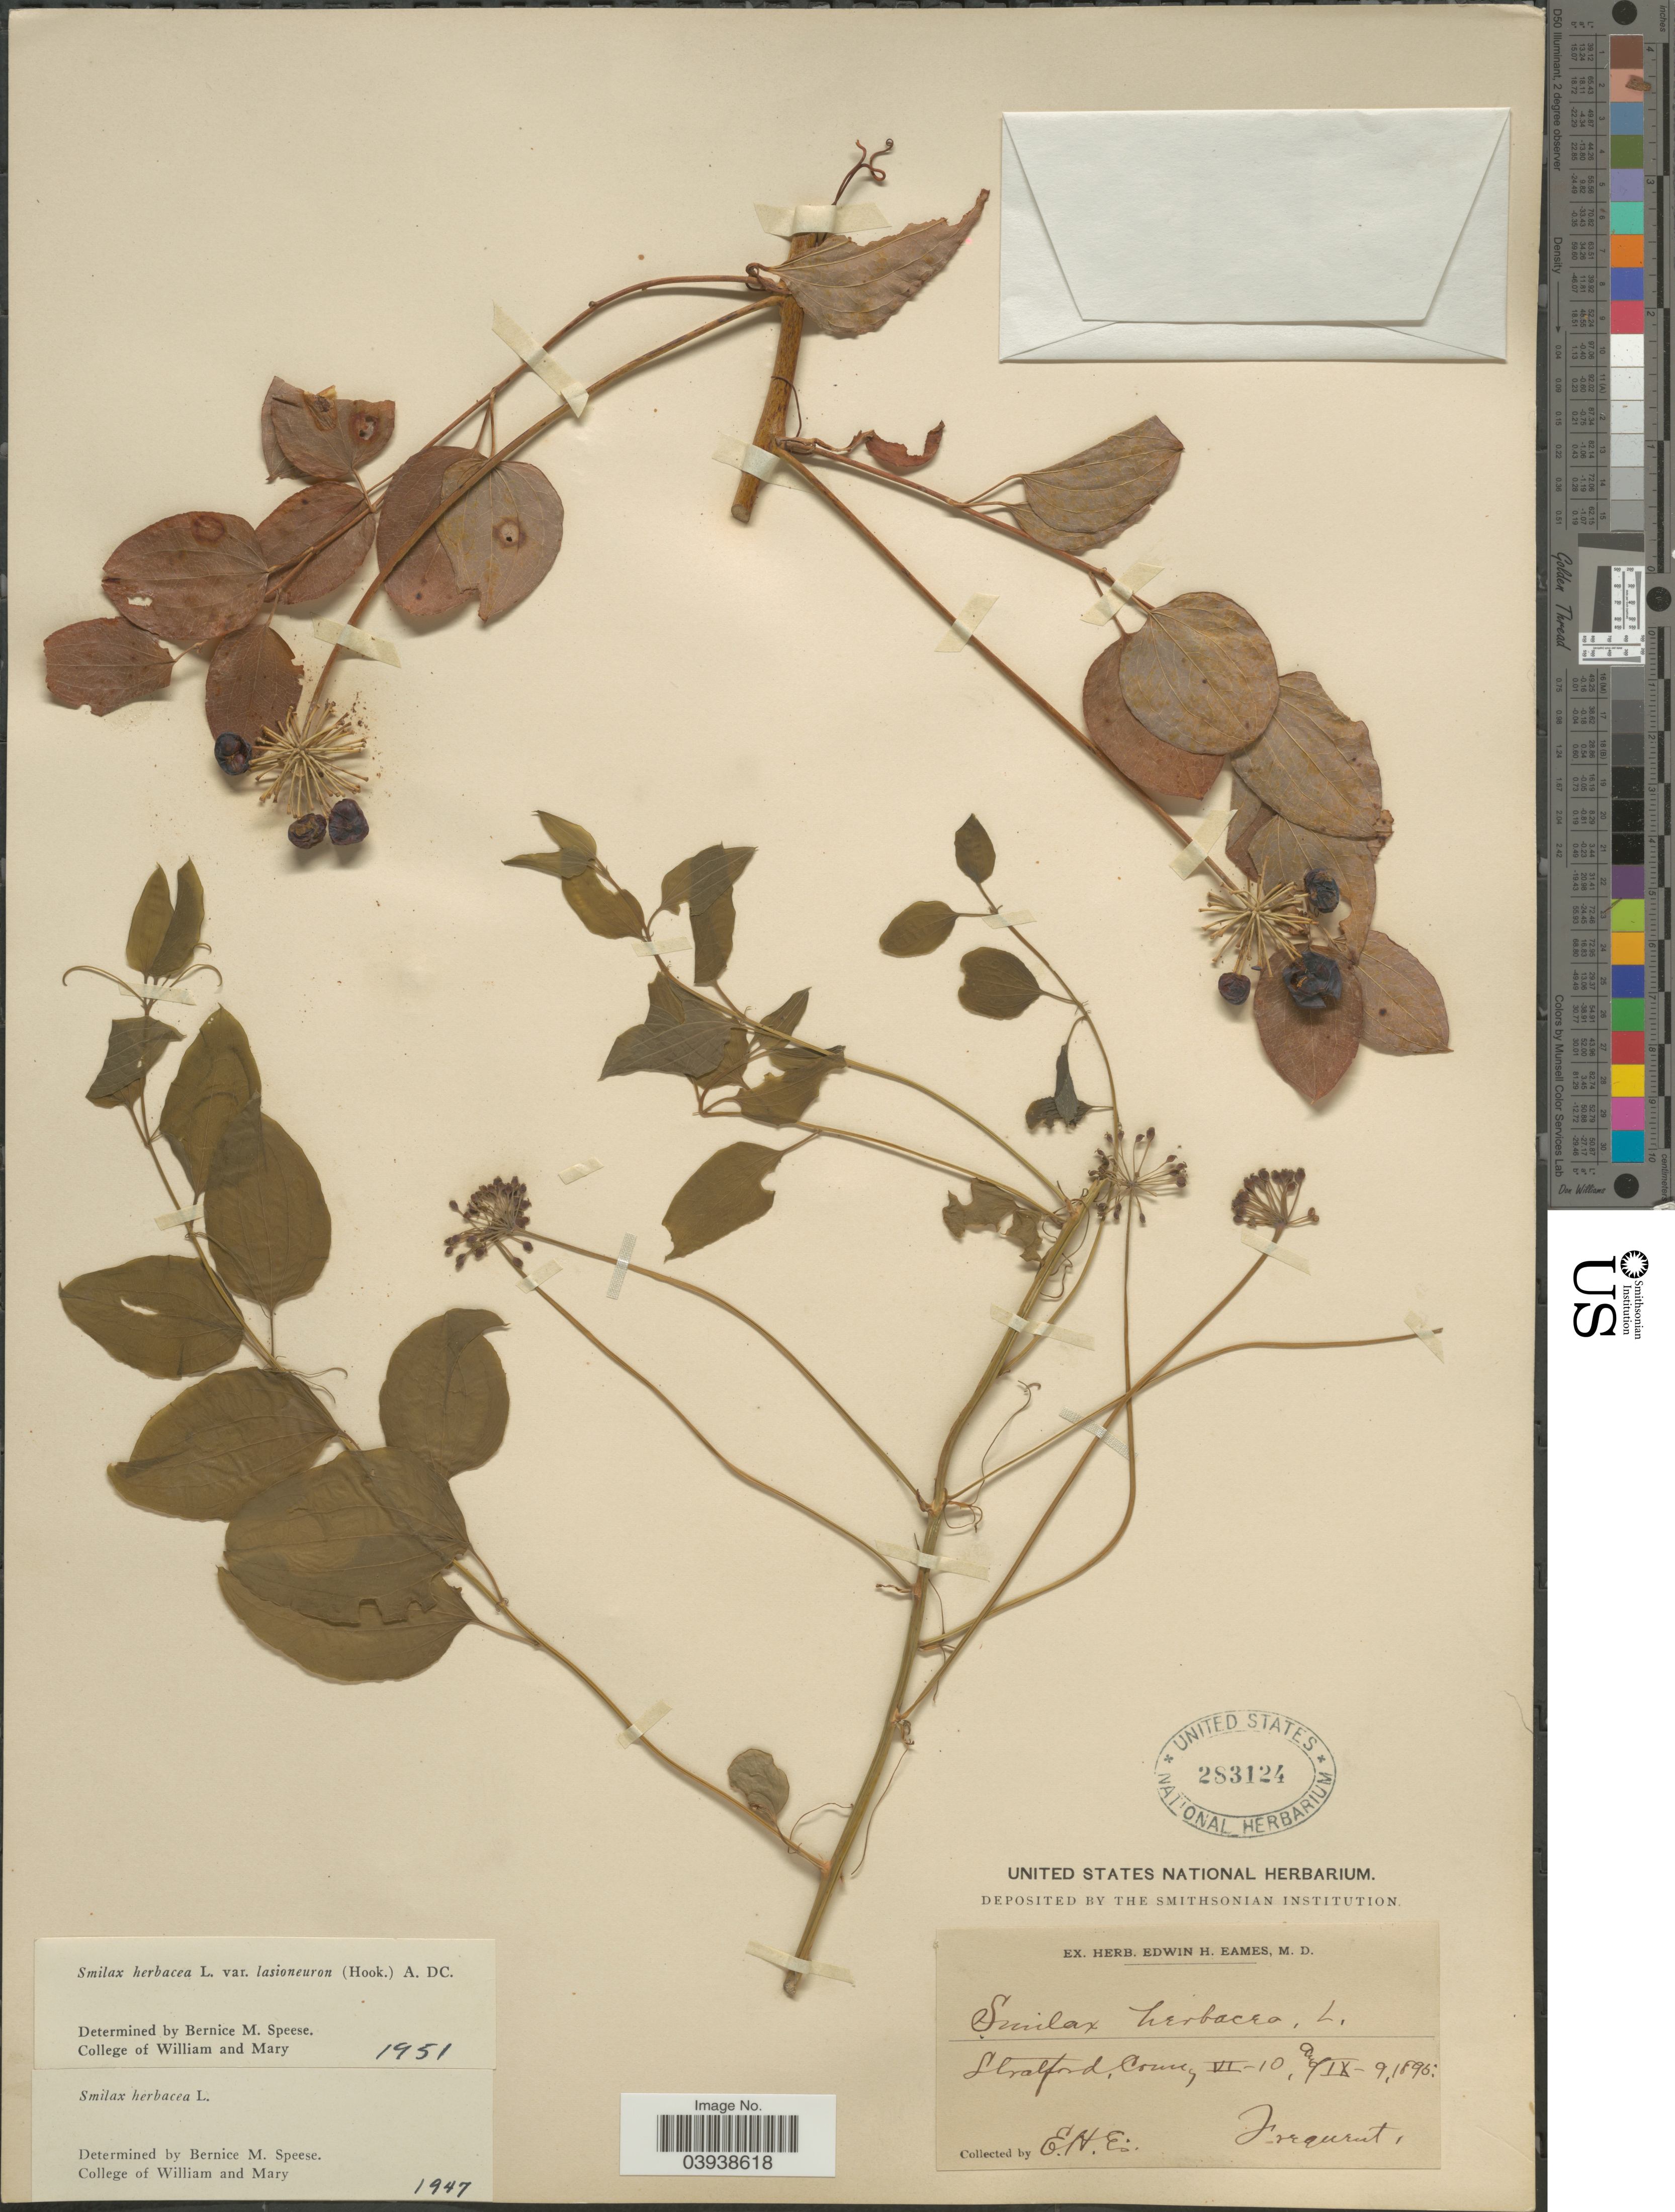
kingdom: Plantae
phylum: Tracheophyta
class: Liliopsida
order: Liliales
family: Smilacaceae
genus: Smilax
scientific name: Smilax herbacea var. lasioneuron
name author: (Hook.) A. DC.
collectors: E. H. Eames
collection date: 1895-06-10/1895-09-09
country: United States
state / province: Connecticut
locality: Stratford.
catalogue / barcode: US 283124